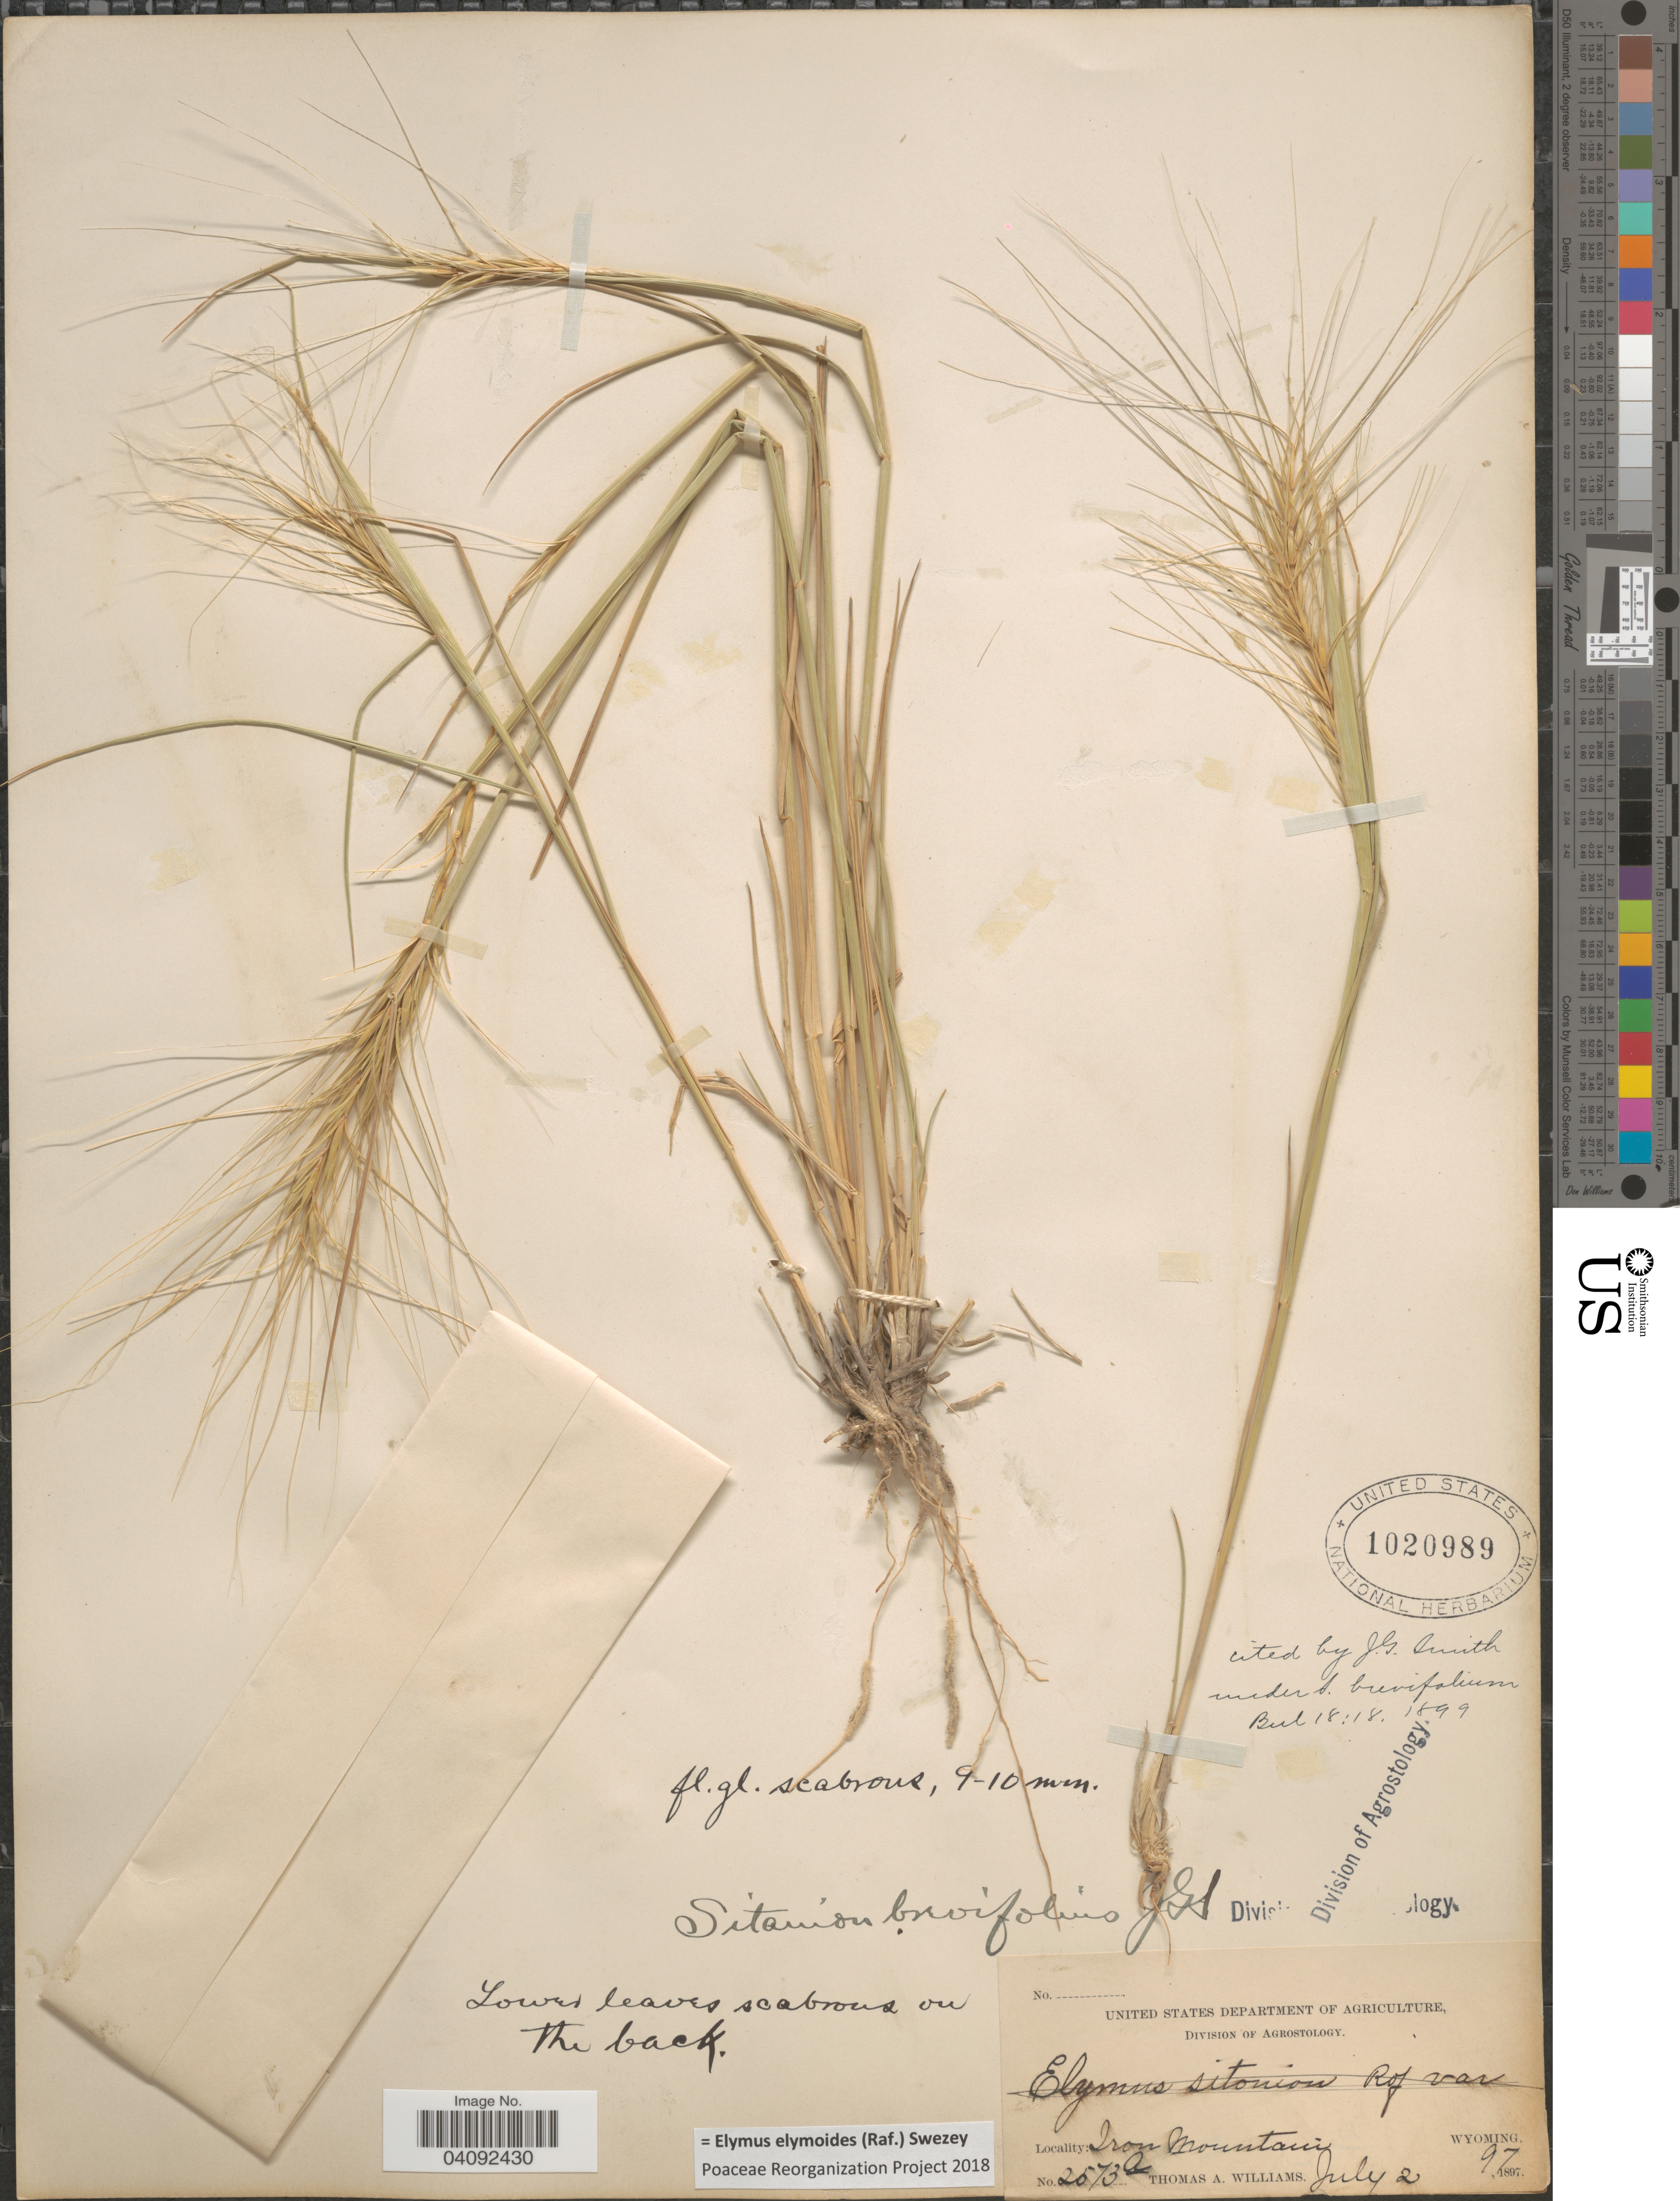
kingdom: Plantae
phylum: Tracheophyta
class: Liliopsida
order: Poales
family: Poaceae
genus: Elymus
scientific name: Elymus elymoides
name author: (Raf.) Swezey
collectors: T. A. Williams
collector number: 2573a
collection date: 1897-07-02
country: United States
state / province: Wyoming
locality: Iron Mountain.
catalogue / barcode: US 1020989